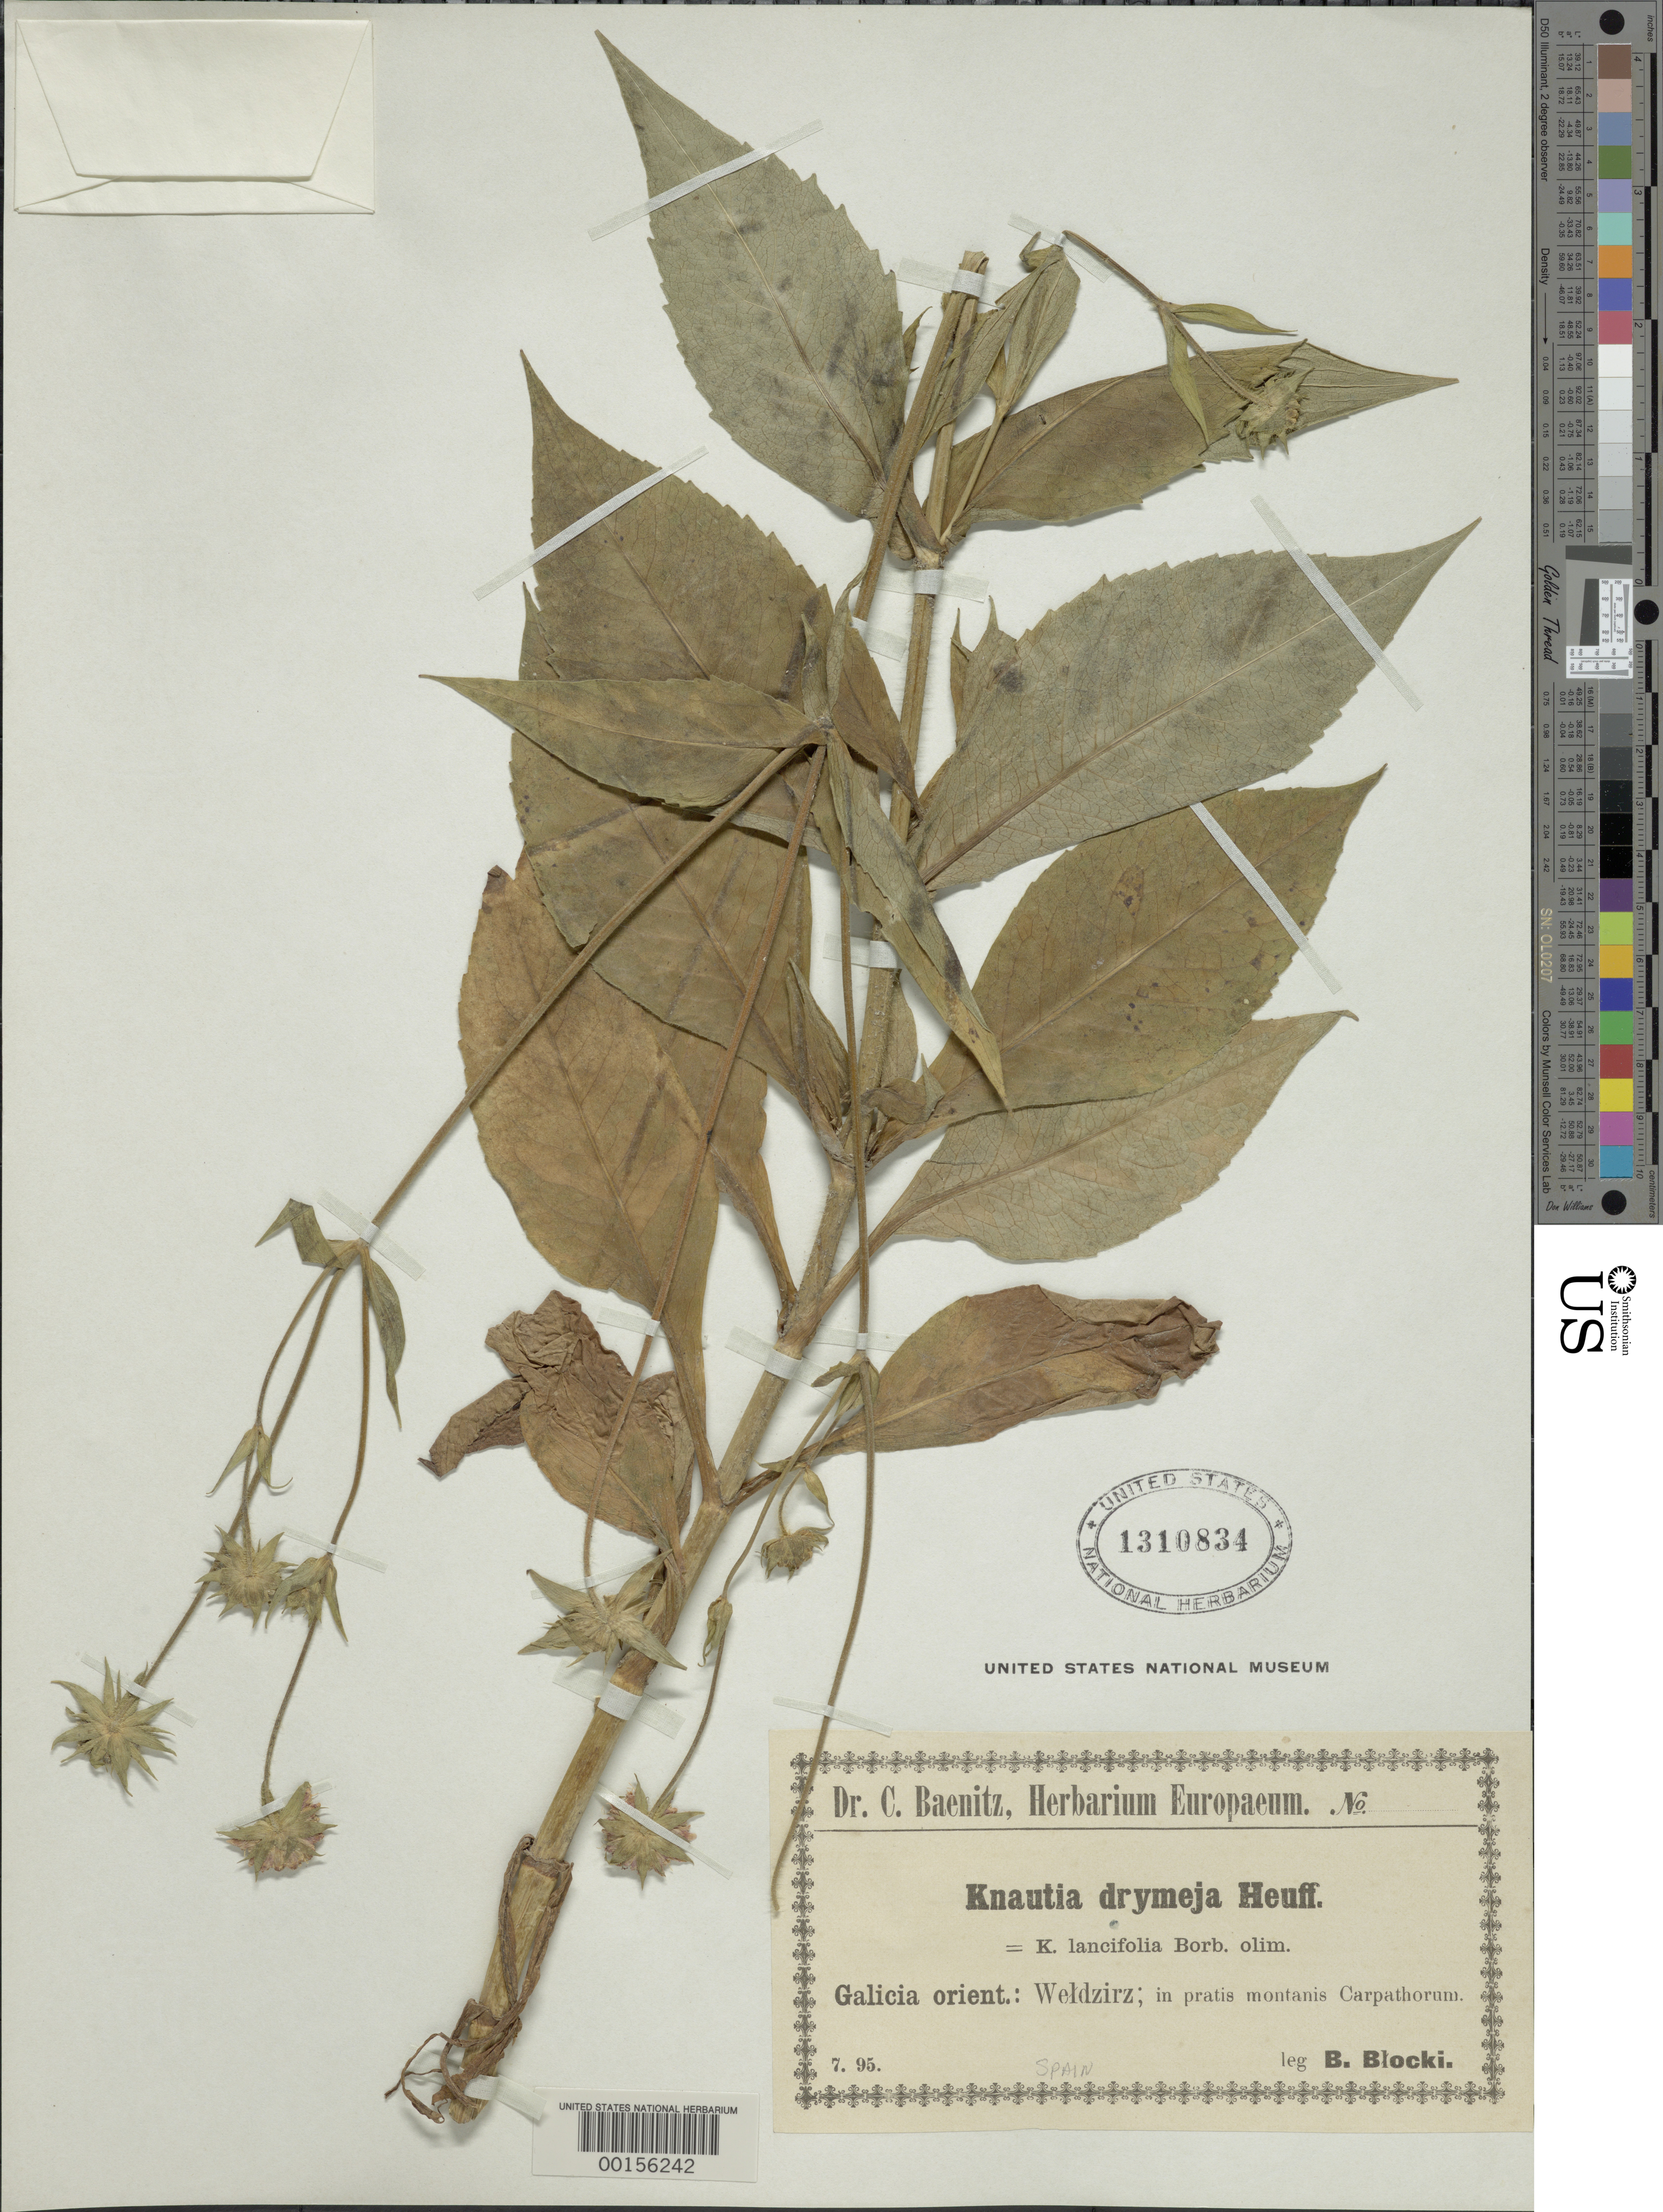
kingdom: Plantae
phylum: Tracheophyta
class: Magnoliopsida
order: Dipsacales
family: Caprifoliaceae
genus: Knautia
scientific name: Knautia drymeia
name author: Heuff.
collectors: B. Blocki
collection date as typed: Jul 1895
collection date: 1895-07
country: Spain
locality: Weldzirz, mountains of Carpathorum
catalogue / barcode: US 1310834